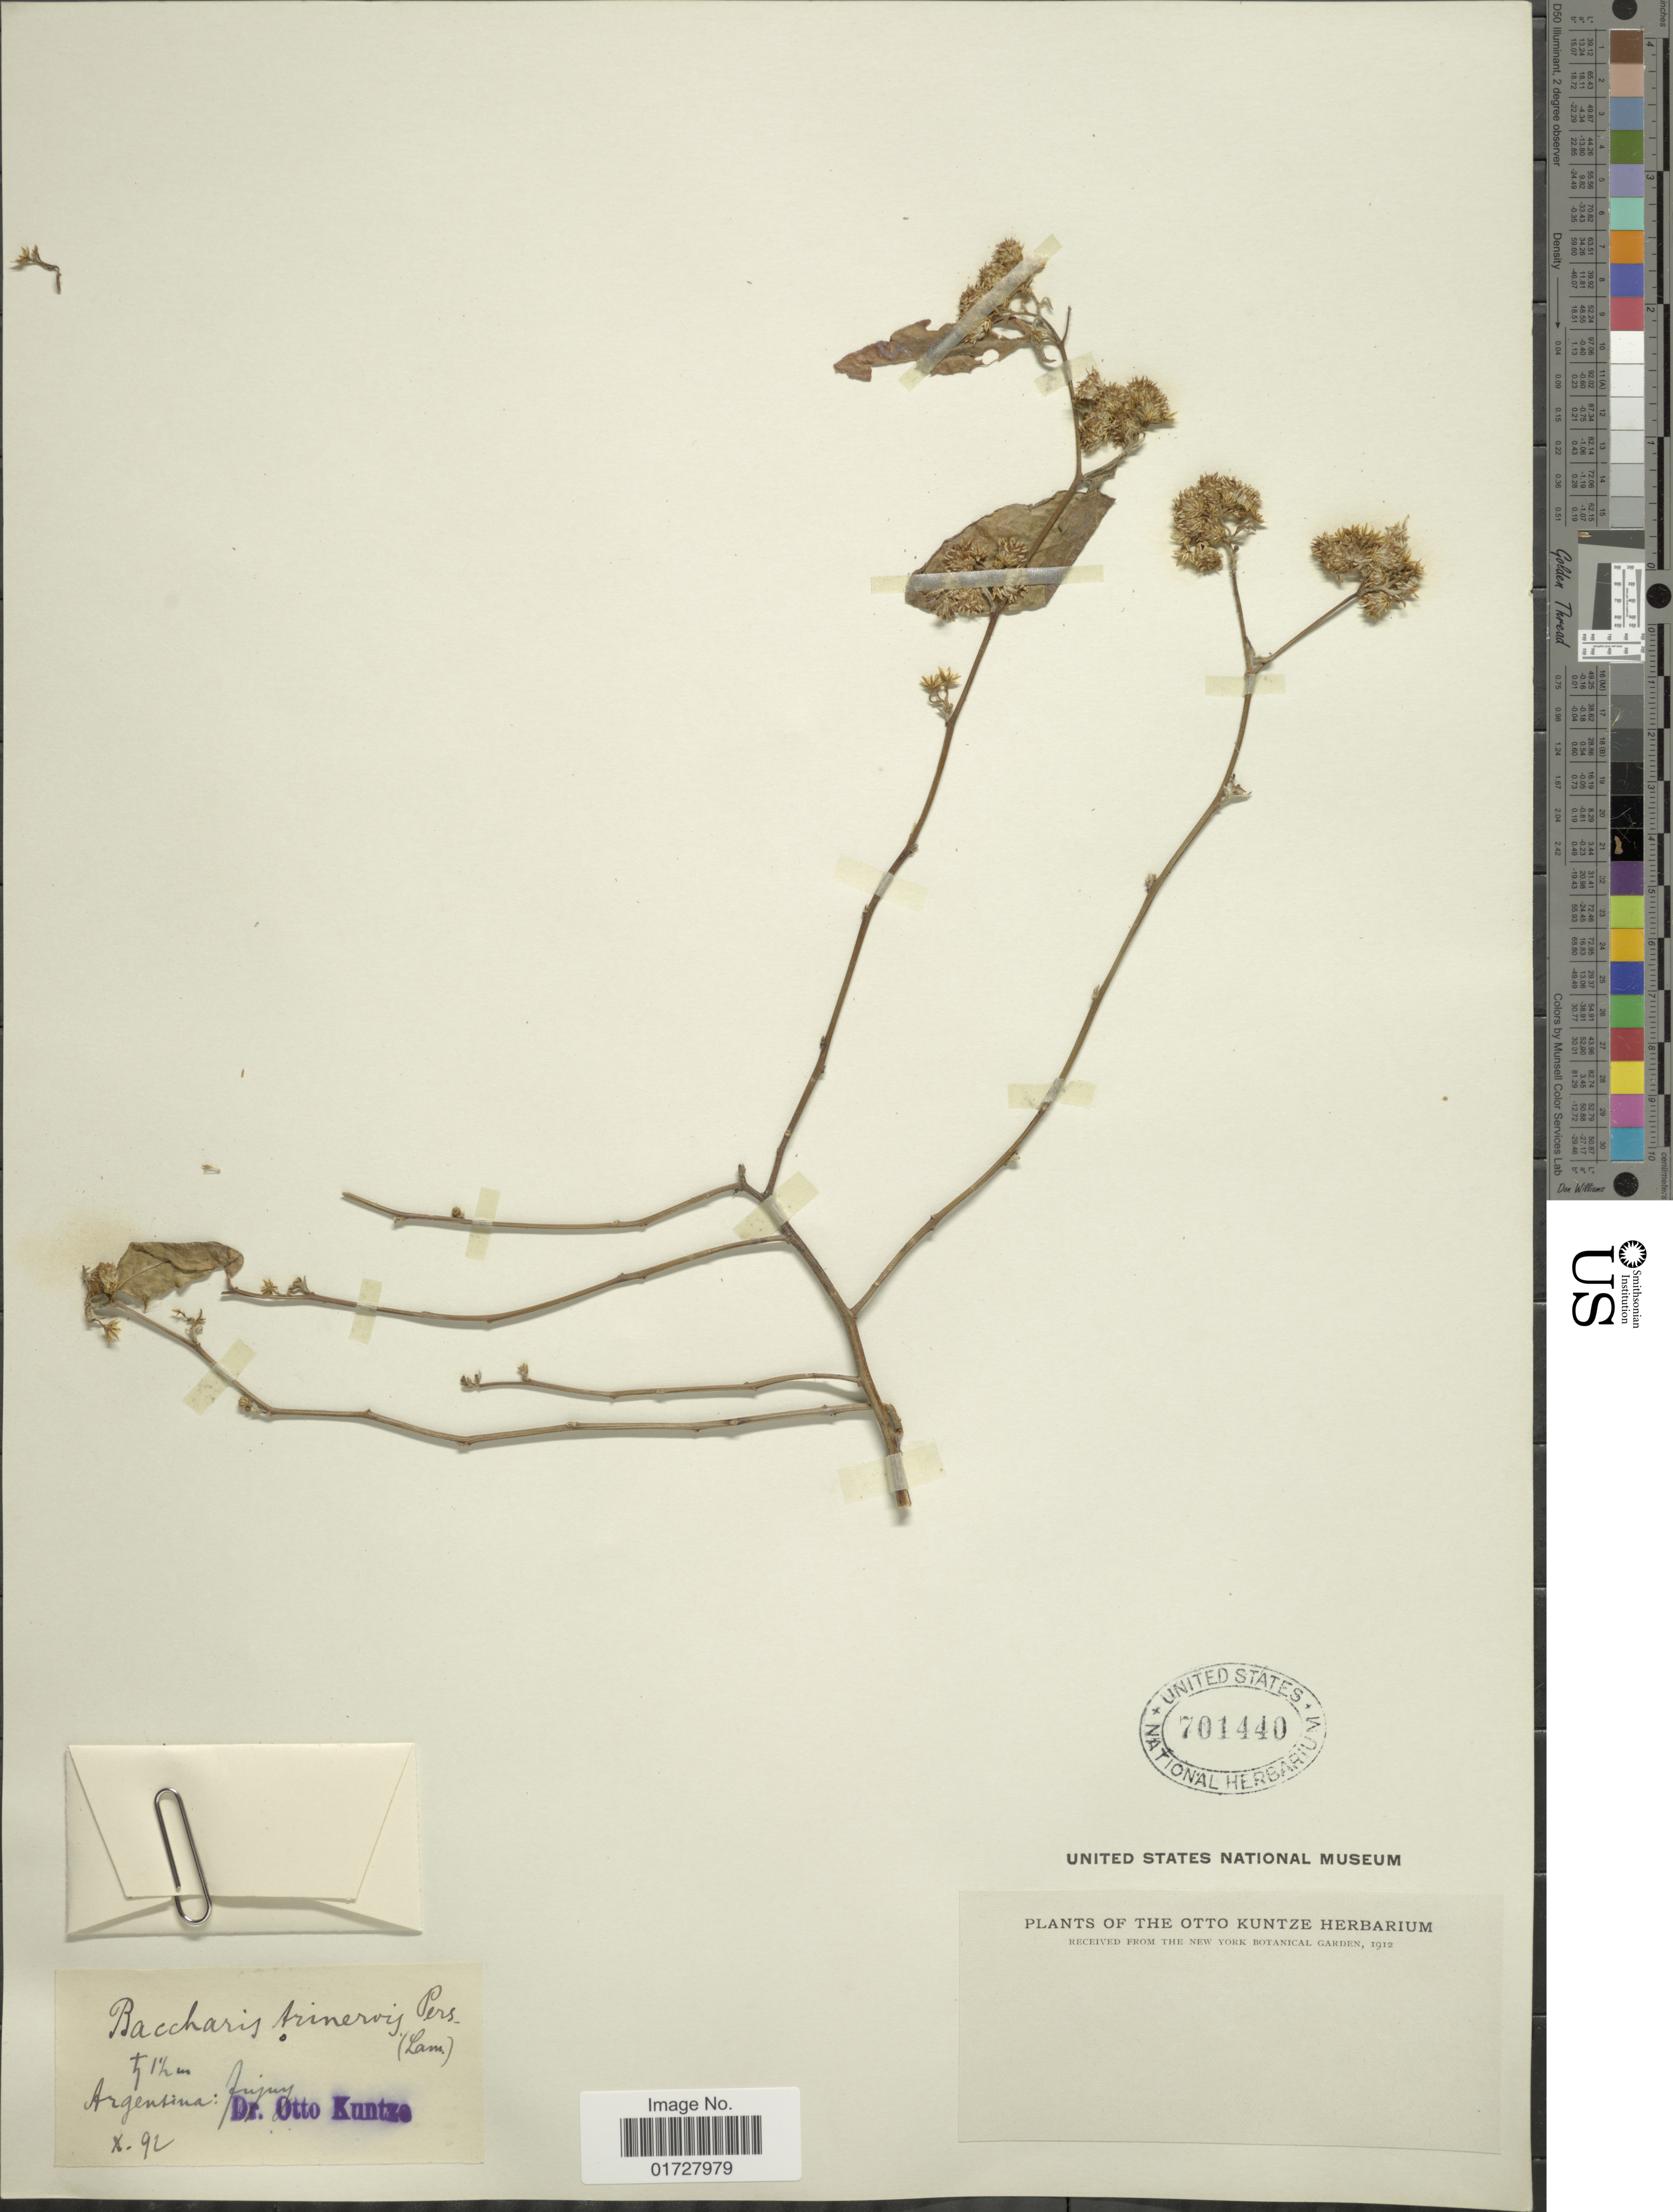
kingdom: Plantae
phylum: Tracheophyta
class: Magnoliopsida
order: Asterales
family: Asteraceae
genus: Baccharis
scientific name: Baccharis tucumanensis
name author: Hook. & Arn.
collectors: C.E.O. Kuntze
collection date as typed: Transcribed d/m/y: /10/92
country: Argentina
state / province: Jujuy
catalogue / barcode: US 701440